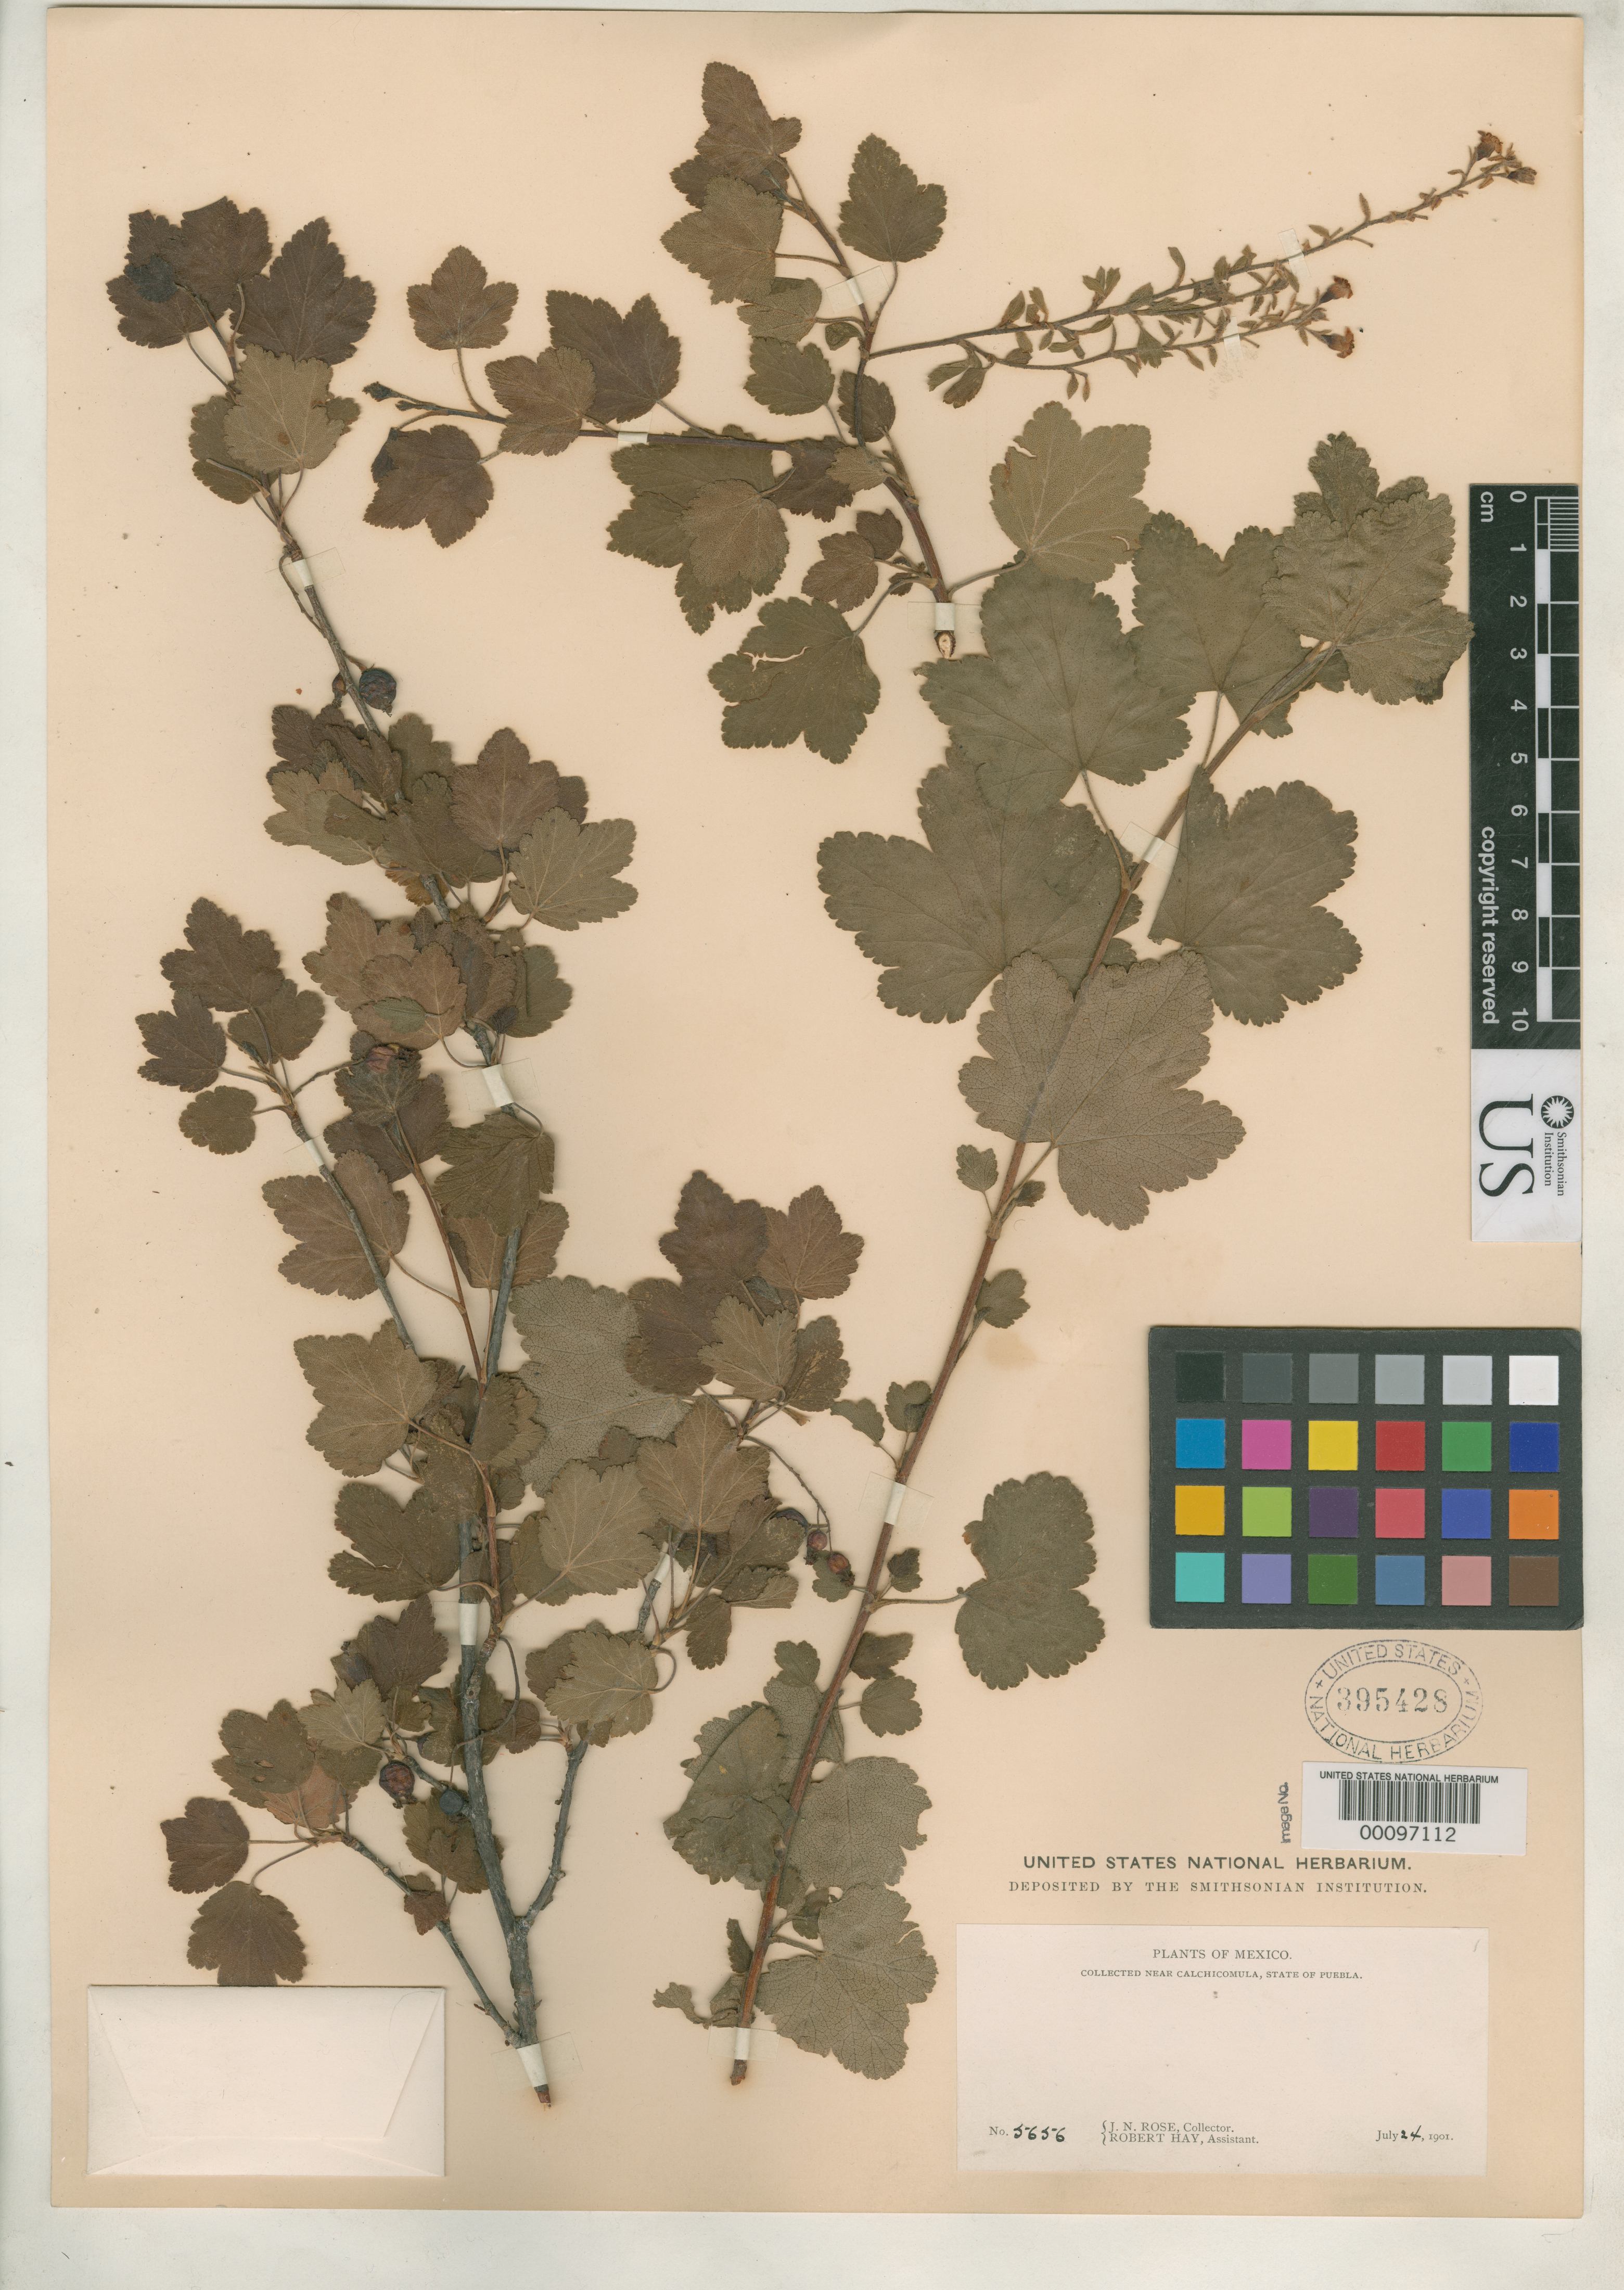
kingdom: Plantae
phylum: Tracheophyta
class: Magnoliopsida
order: Saxifragales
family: Grossulariaceae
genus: Ribes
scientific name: Ribes grande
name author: Rose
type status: Type Collection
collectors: J. N. Rose & R. H. Hay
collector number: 5656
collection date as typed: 24 Jul 1901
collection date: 1901-07-24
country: Mexico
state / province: Puebla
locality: Above Chalchacomula on the way to Mount Orizaba.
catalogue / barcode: US 395428